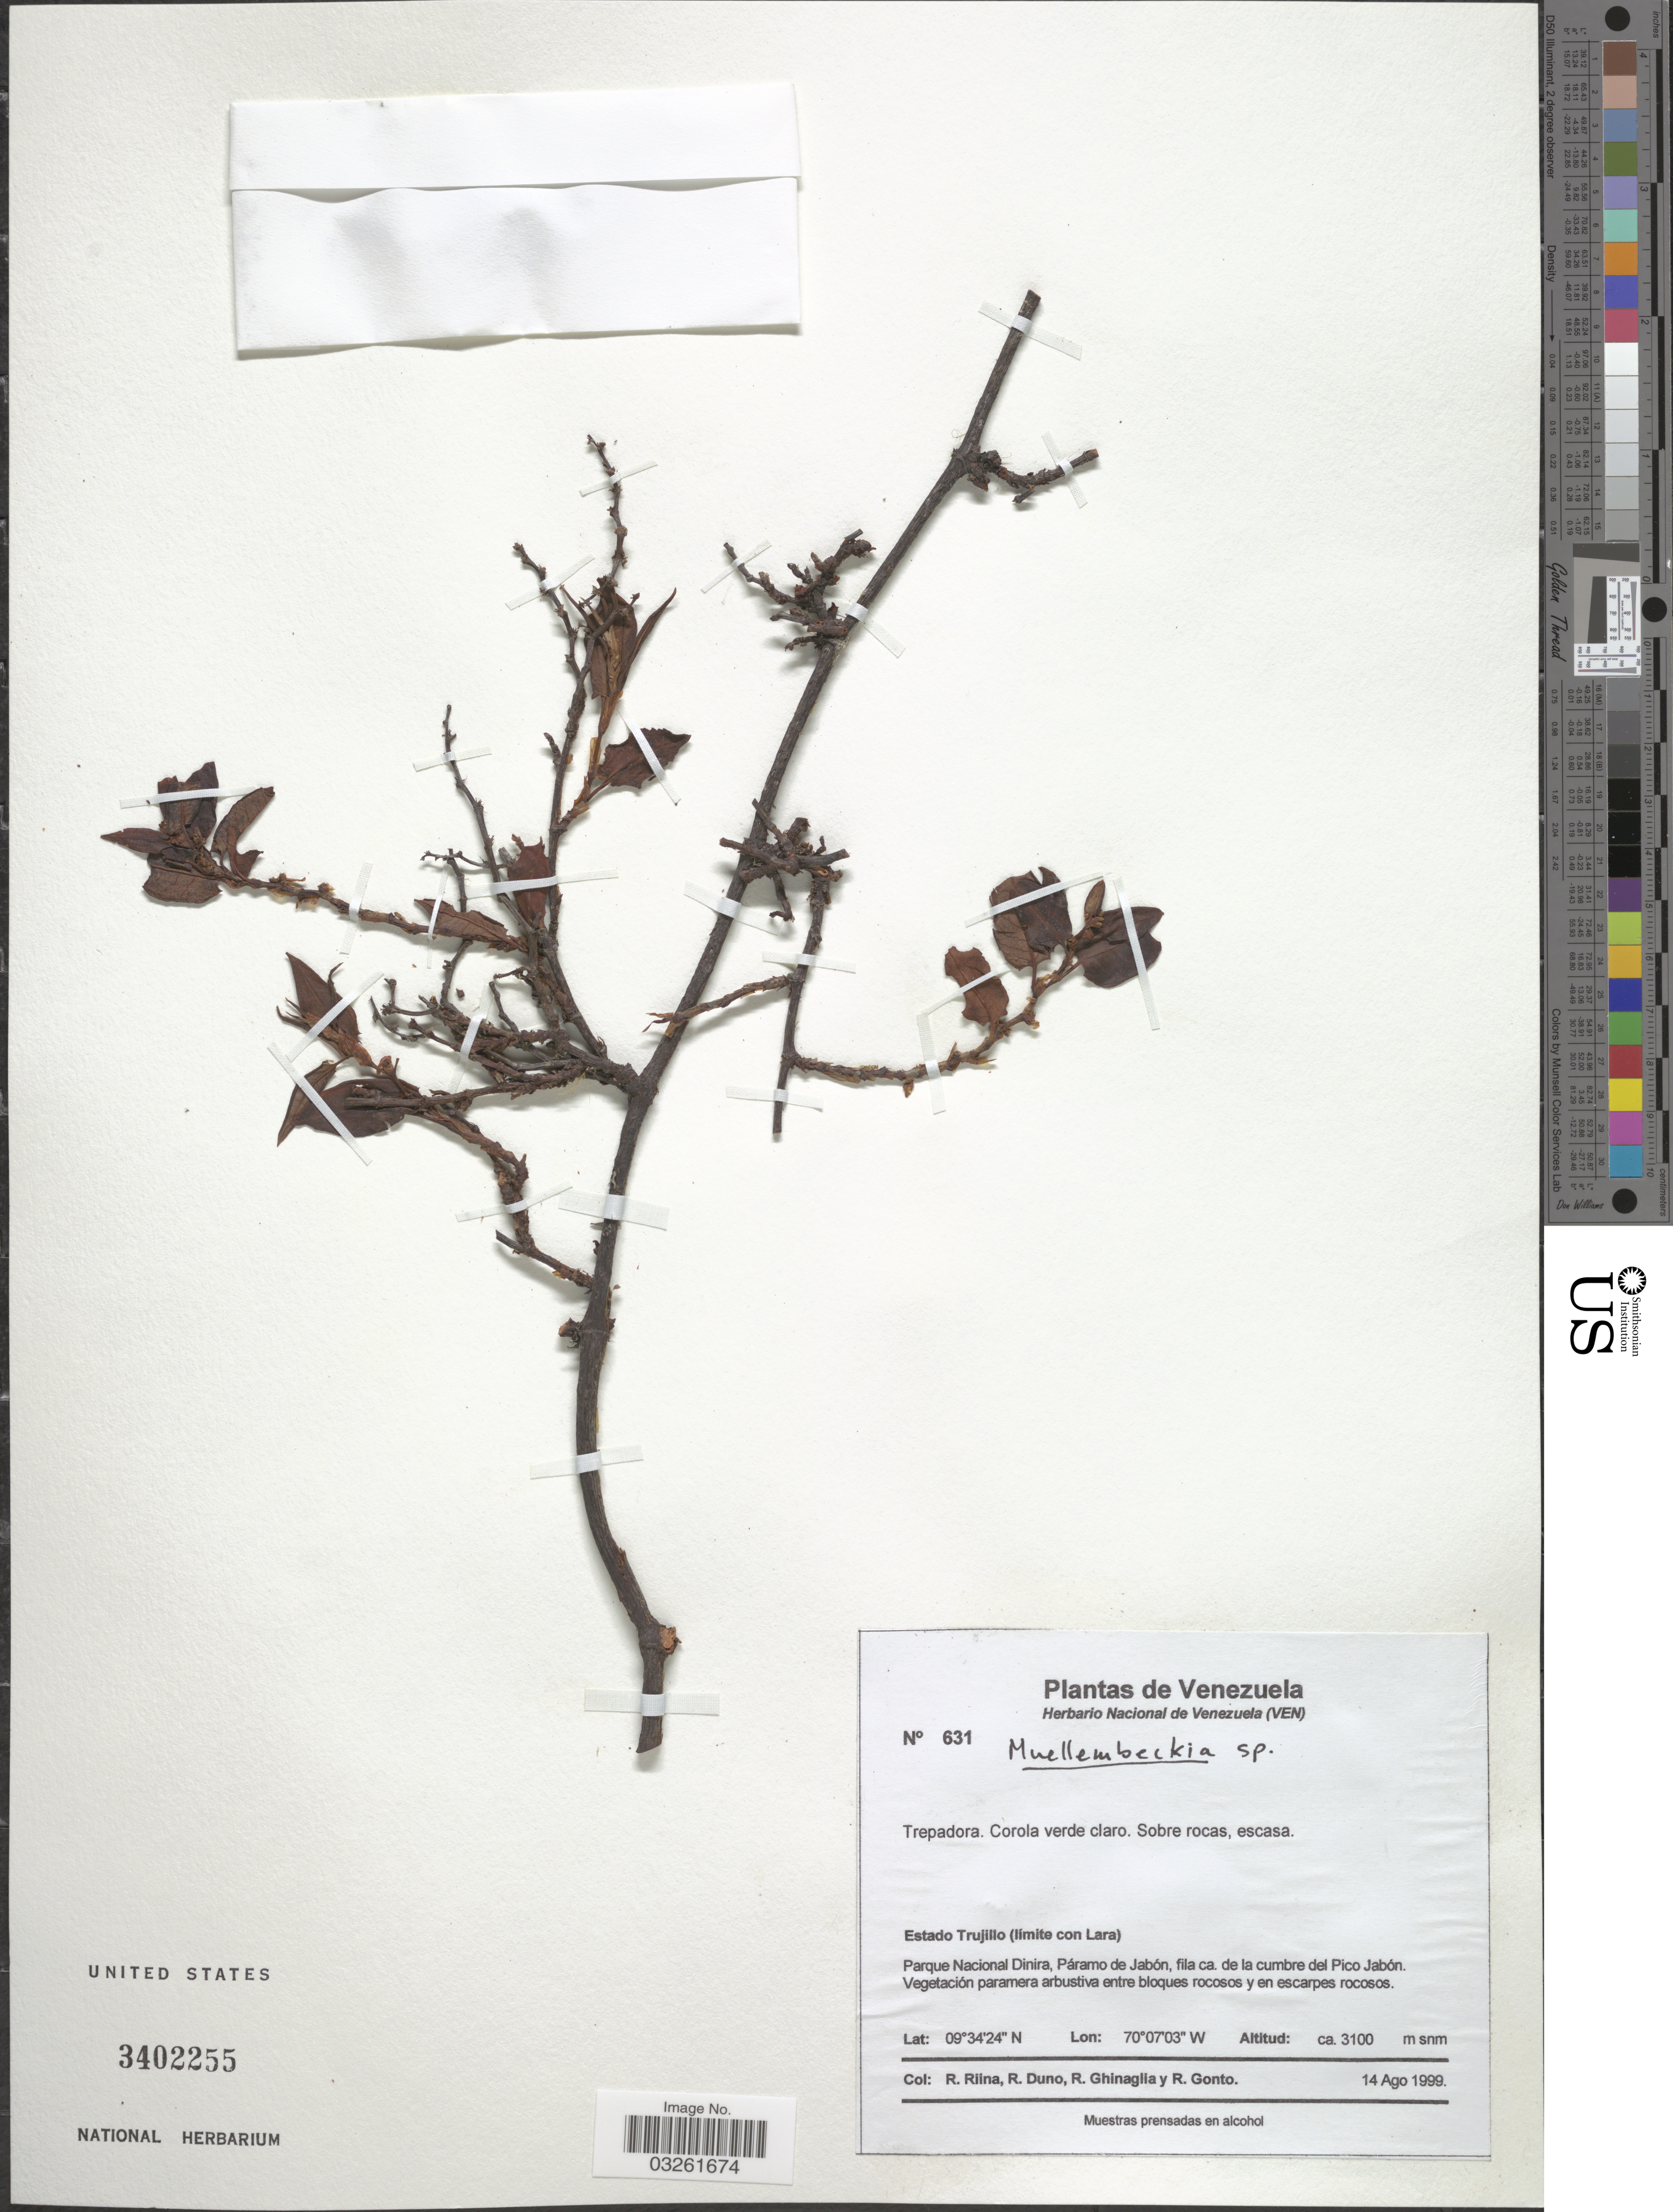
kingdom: Plantae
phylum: Tracheophyta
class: Magnoliopsida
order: Caryophyllales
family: Polygonaceae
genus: Muehlenbeckia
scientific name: Muehlenbeckia sp.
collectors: R. Riina, R. Duno, R. Ghinaglia & R. Gonto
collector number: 631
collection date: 1999-08-14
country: Venezuela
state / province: Trujillo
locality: (Limite con Lara). Parque Nacional Dinira, Páramo de Jabón, fila ca. de la cumbre del Pico Jabón.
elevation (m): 3100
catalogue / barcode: US 3402255